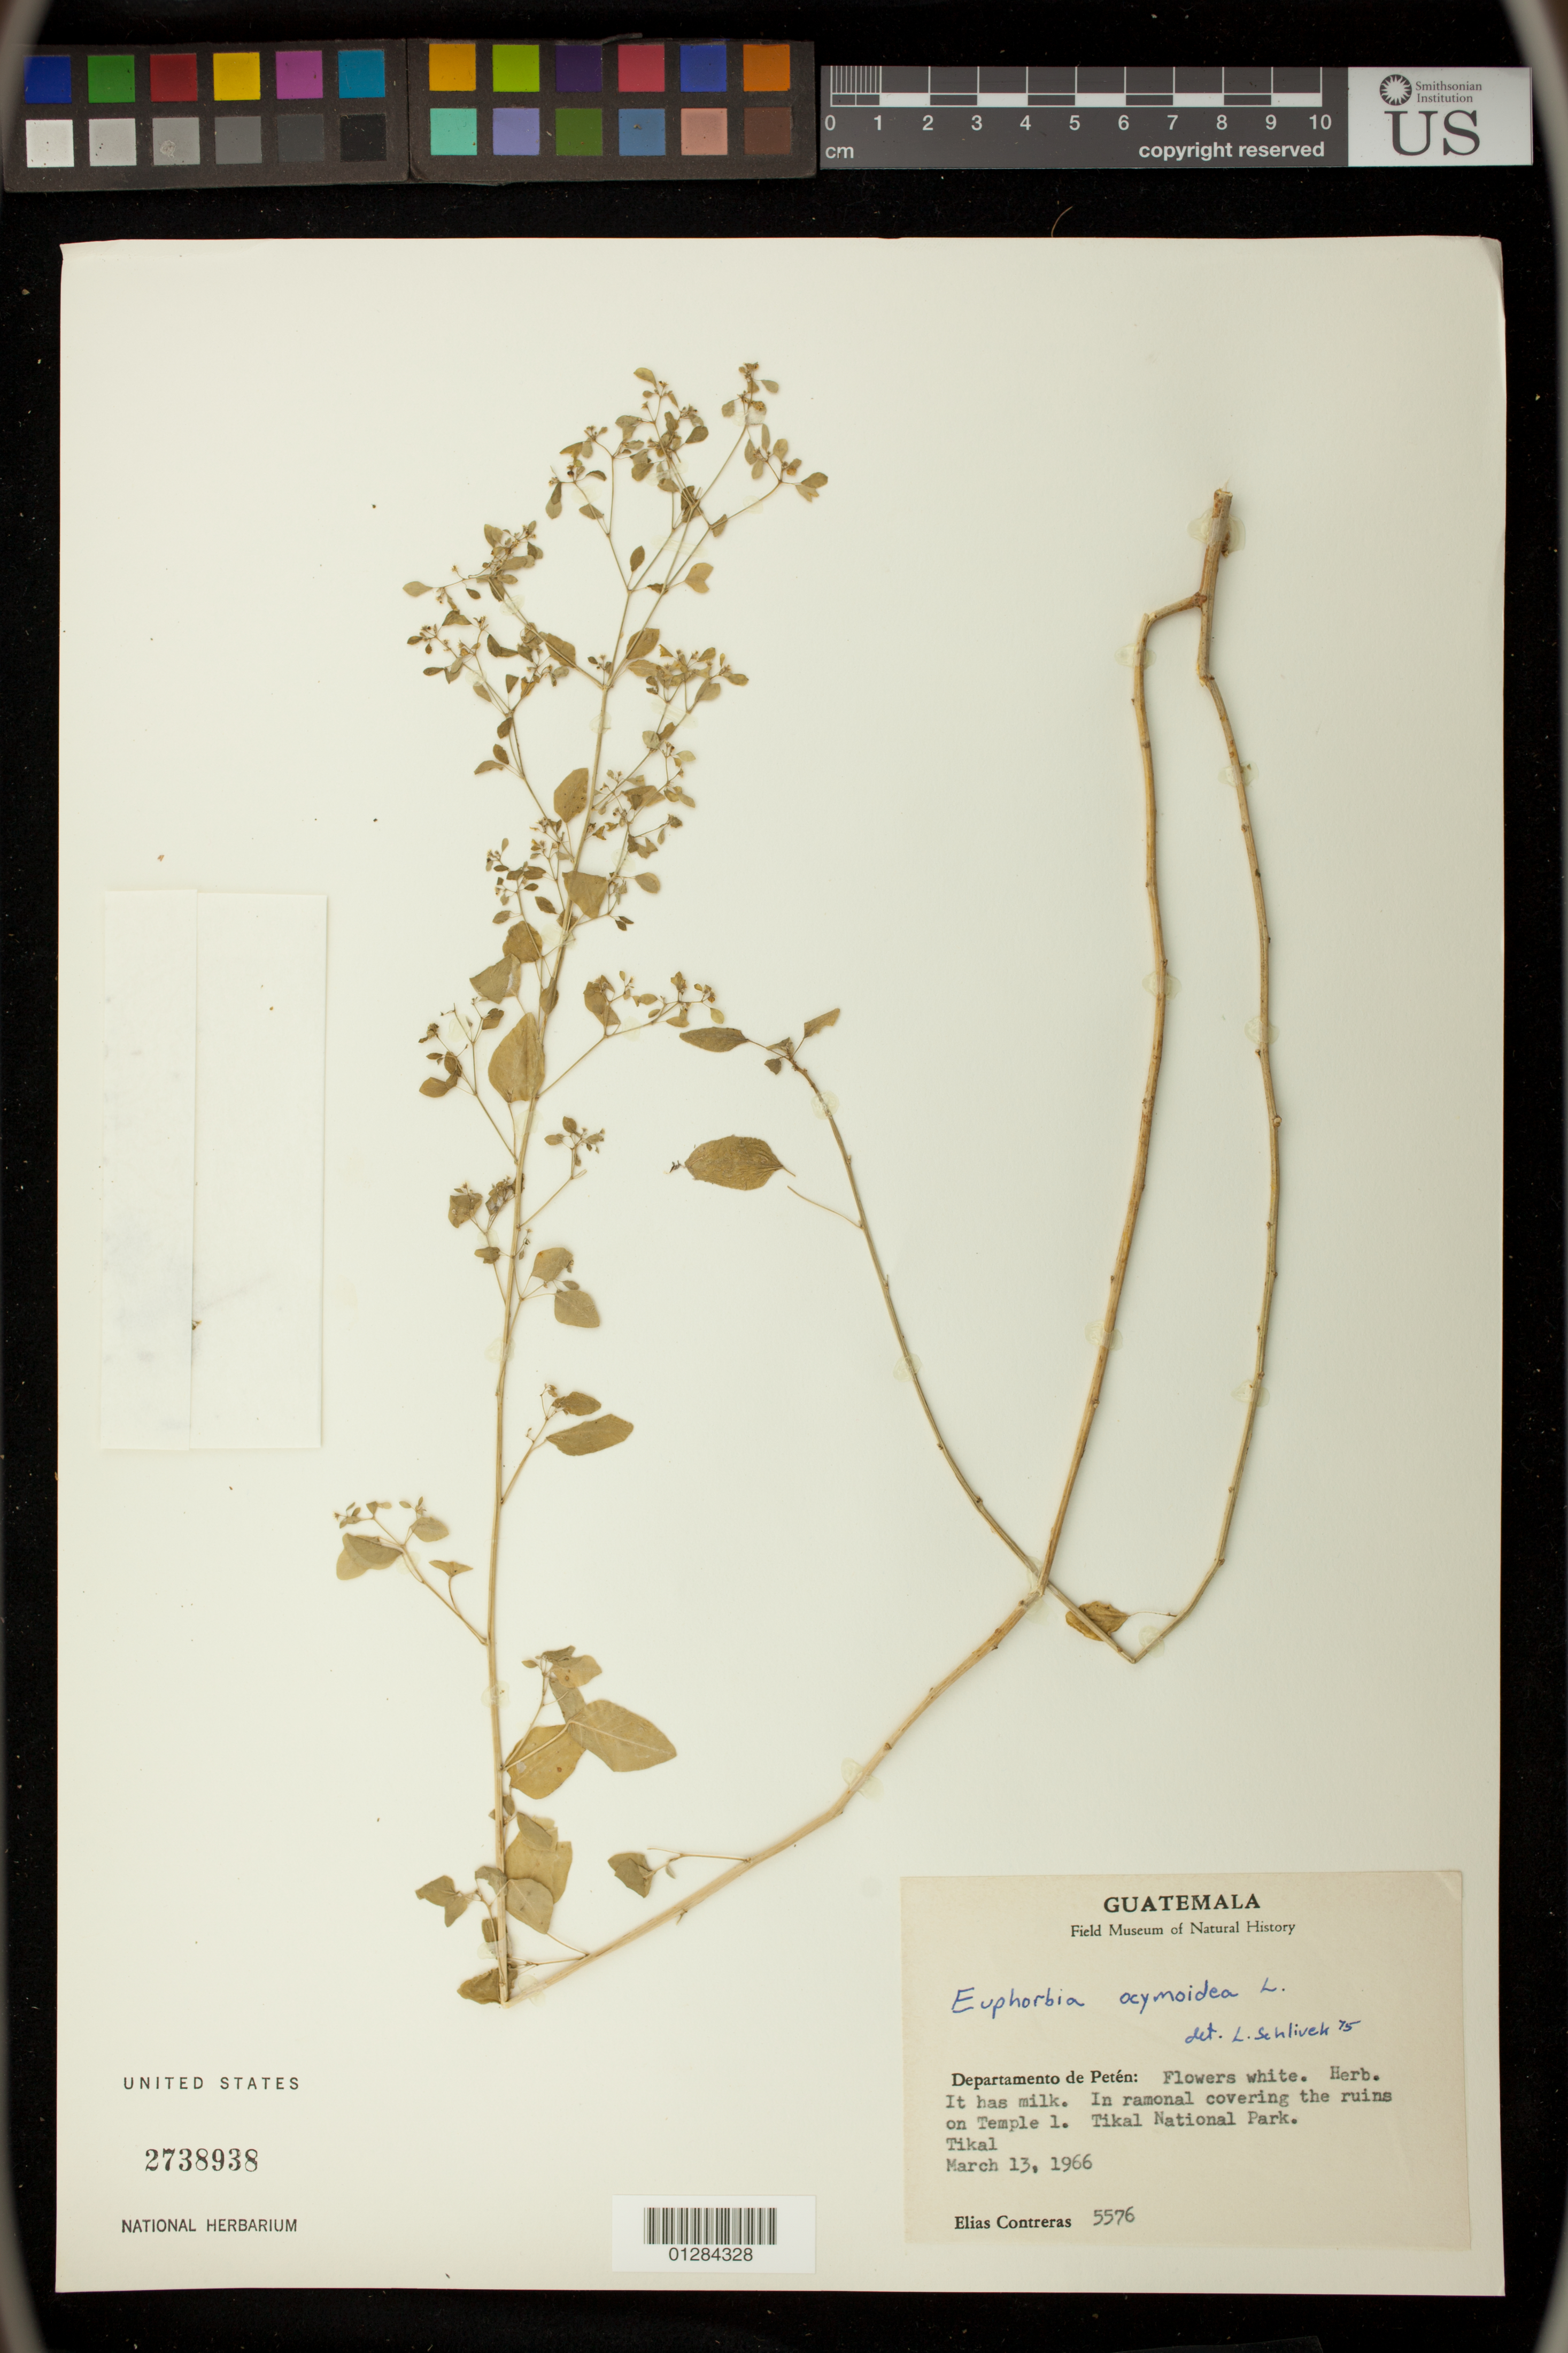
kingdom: Plantae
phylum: Tracheophyta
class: Magnoliopsida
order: Malpighiales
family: Euphorbiaceae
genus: Euphorbia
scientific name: Euphorbia ocymoidea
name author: L.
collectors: E. Contreras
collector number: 5576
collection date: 1966-03-13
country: Guatemala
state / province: El Petén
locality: In ruins on Temple 1. Tikal National Park. Tikal.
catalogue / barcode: US 2738938